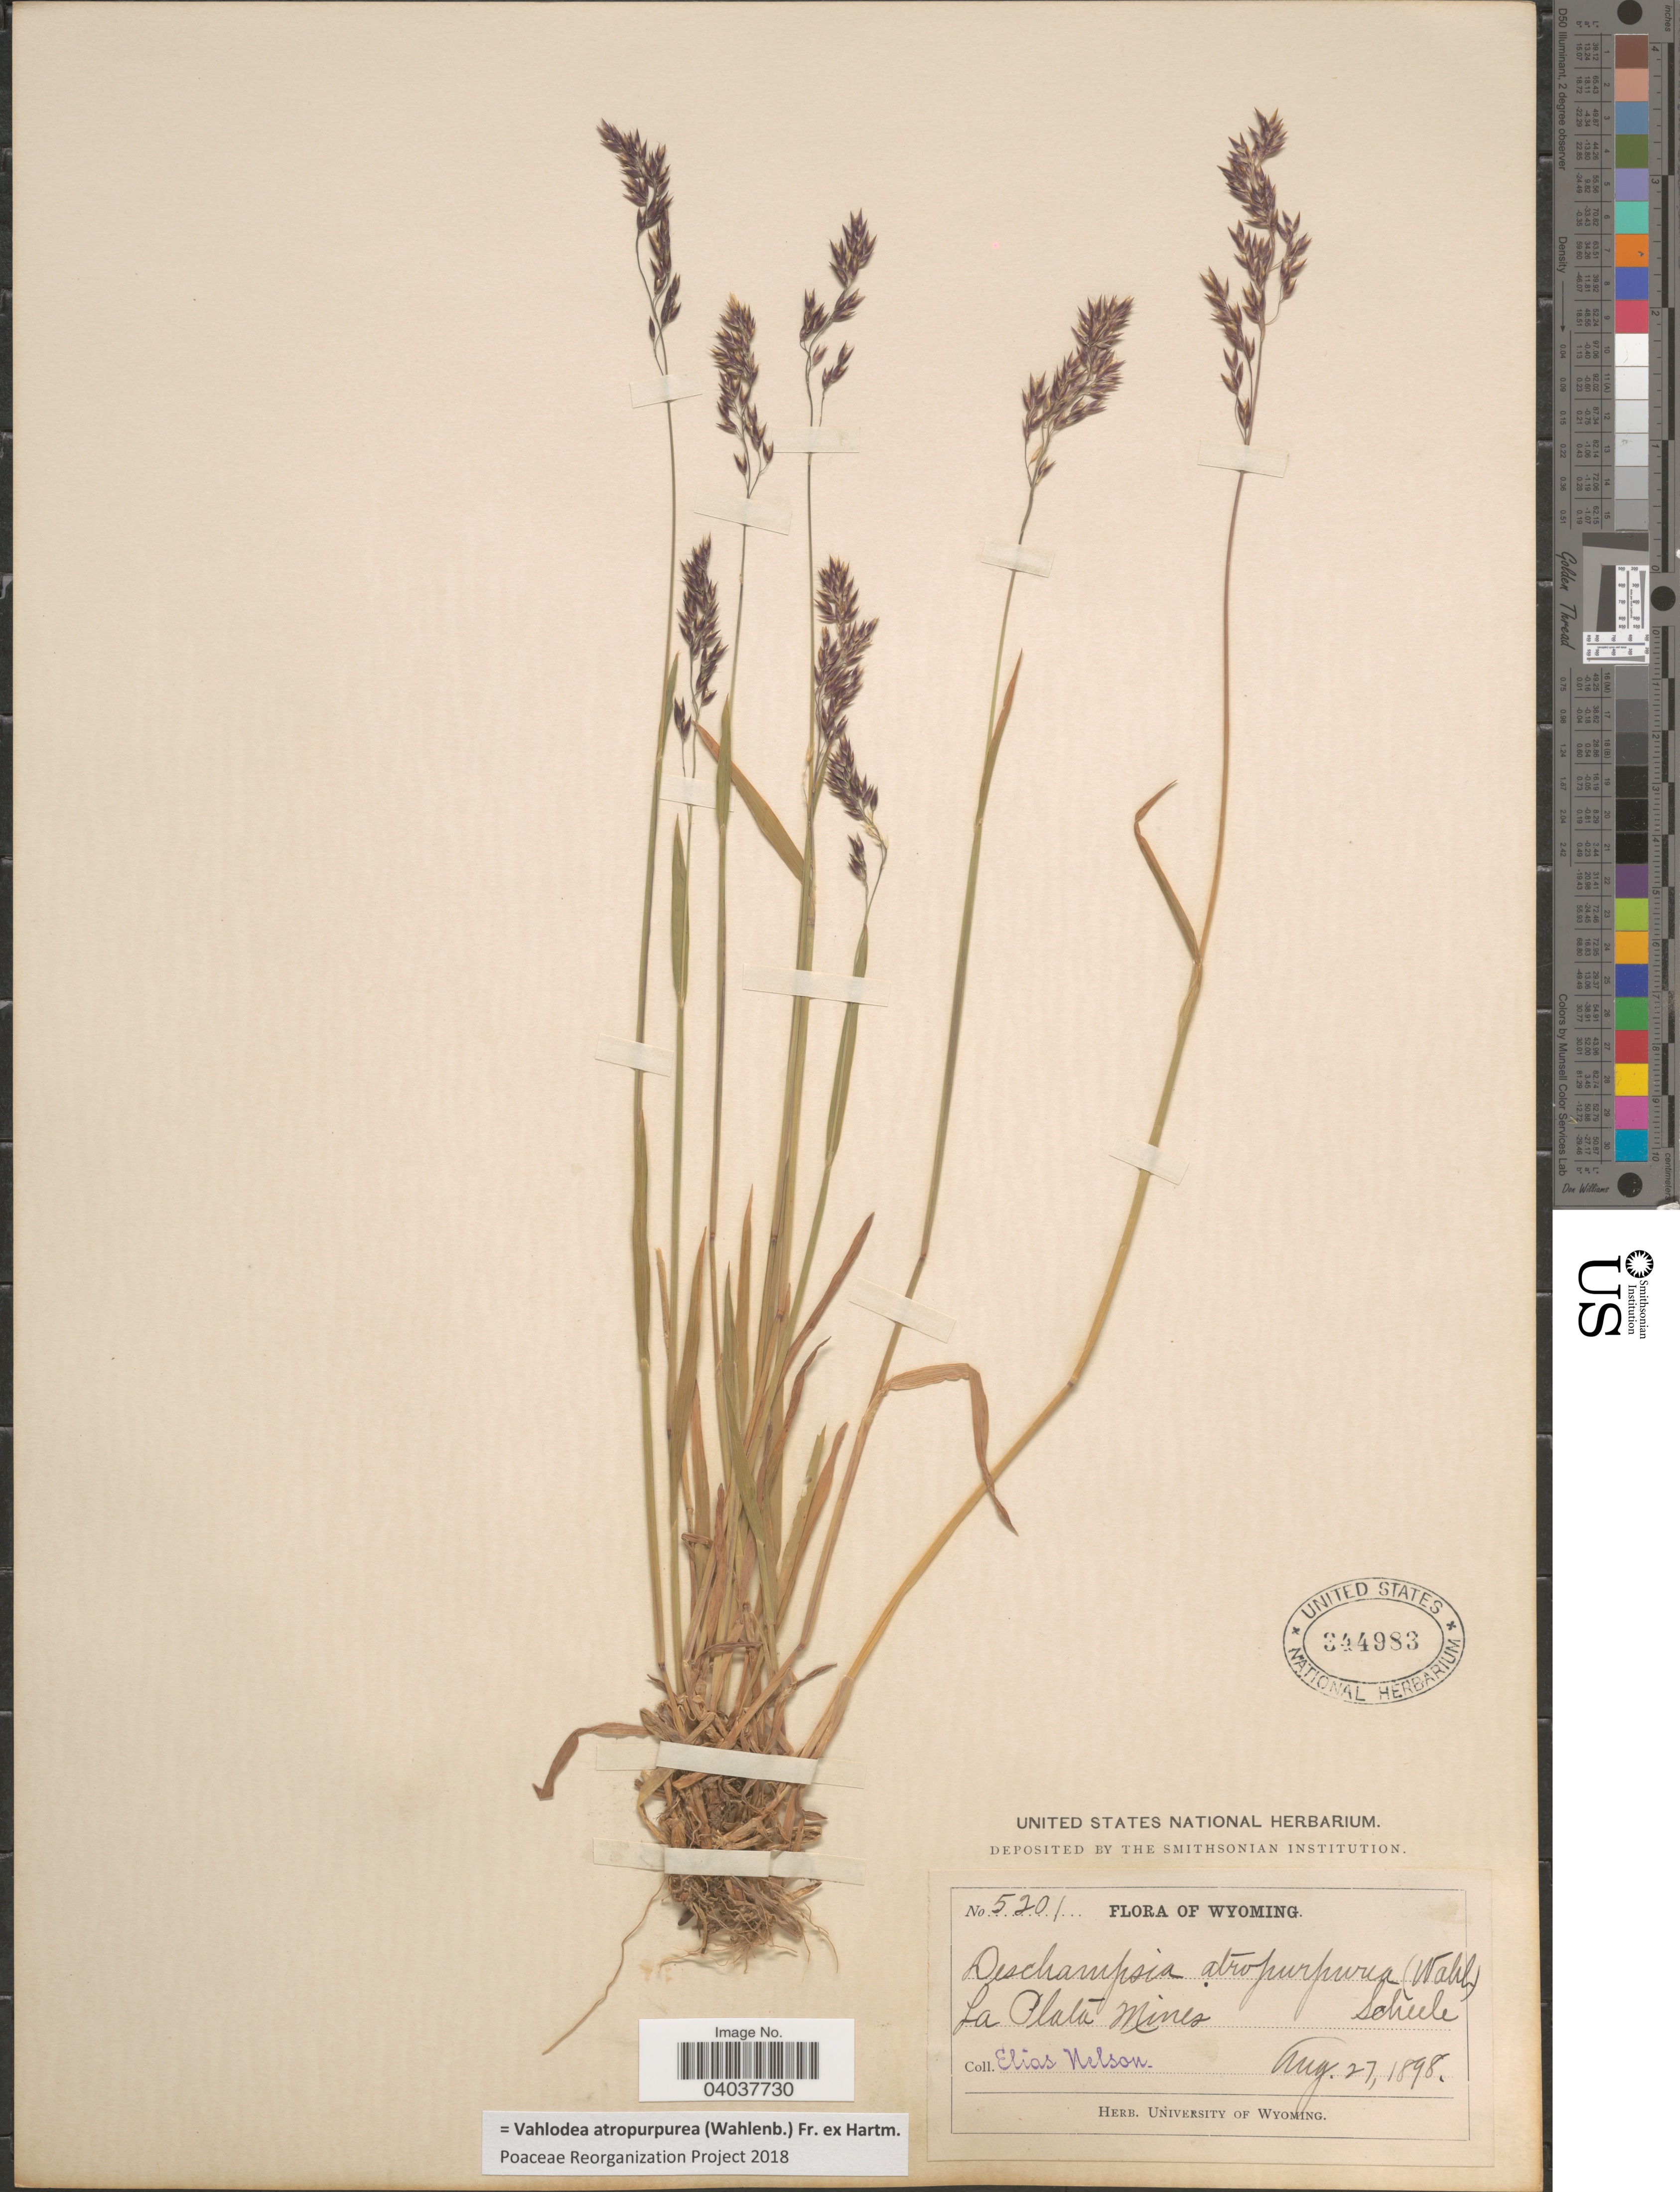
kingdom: Plantae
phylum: Tracheophyta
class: Liliopsida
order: Poales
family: Poaceae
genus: Vahlodea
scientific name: Vahlodea atropurpurea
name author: (Wahlenb.) Fr. ex Hartm.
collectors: E. Nelson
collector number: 5201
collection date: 1898-05-27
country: United States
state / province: Wyoming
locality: La Plata Mines.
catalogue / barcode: US 344983